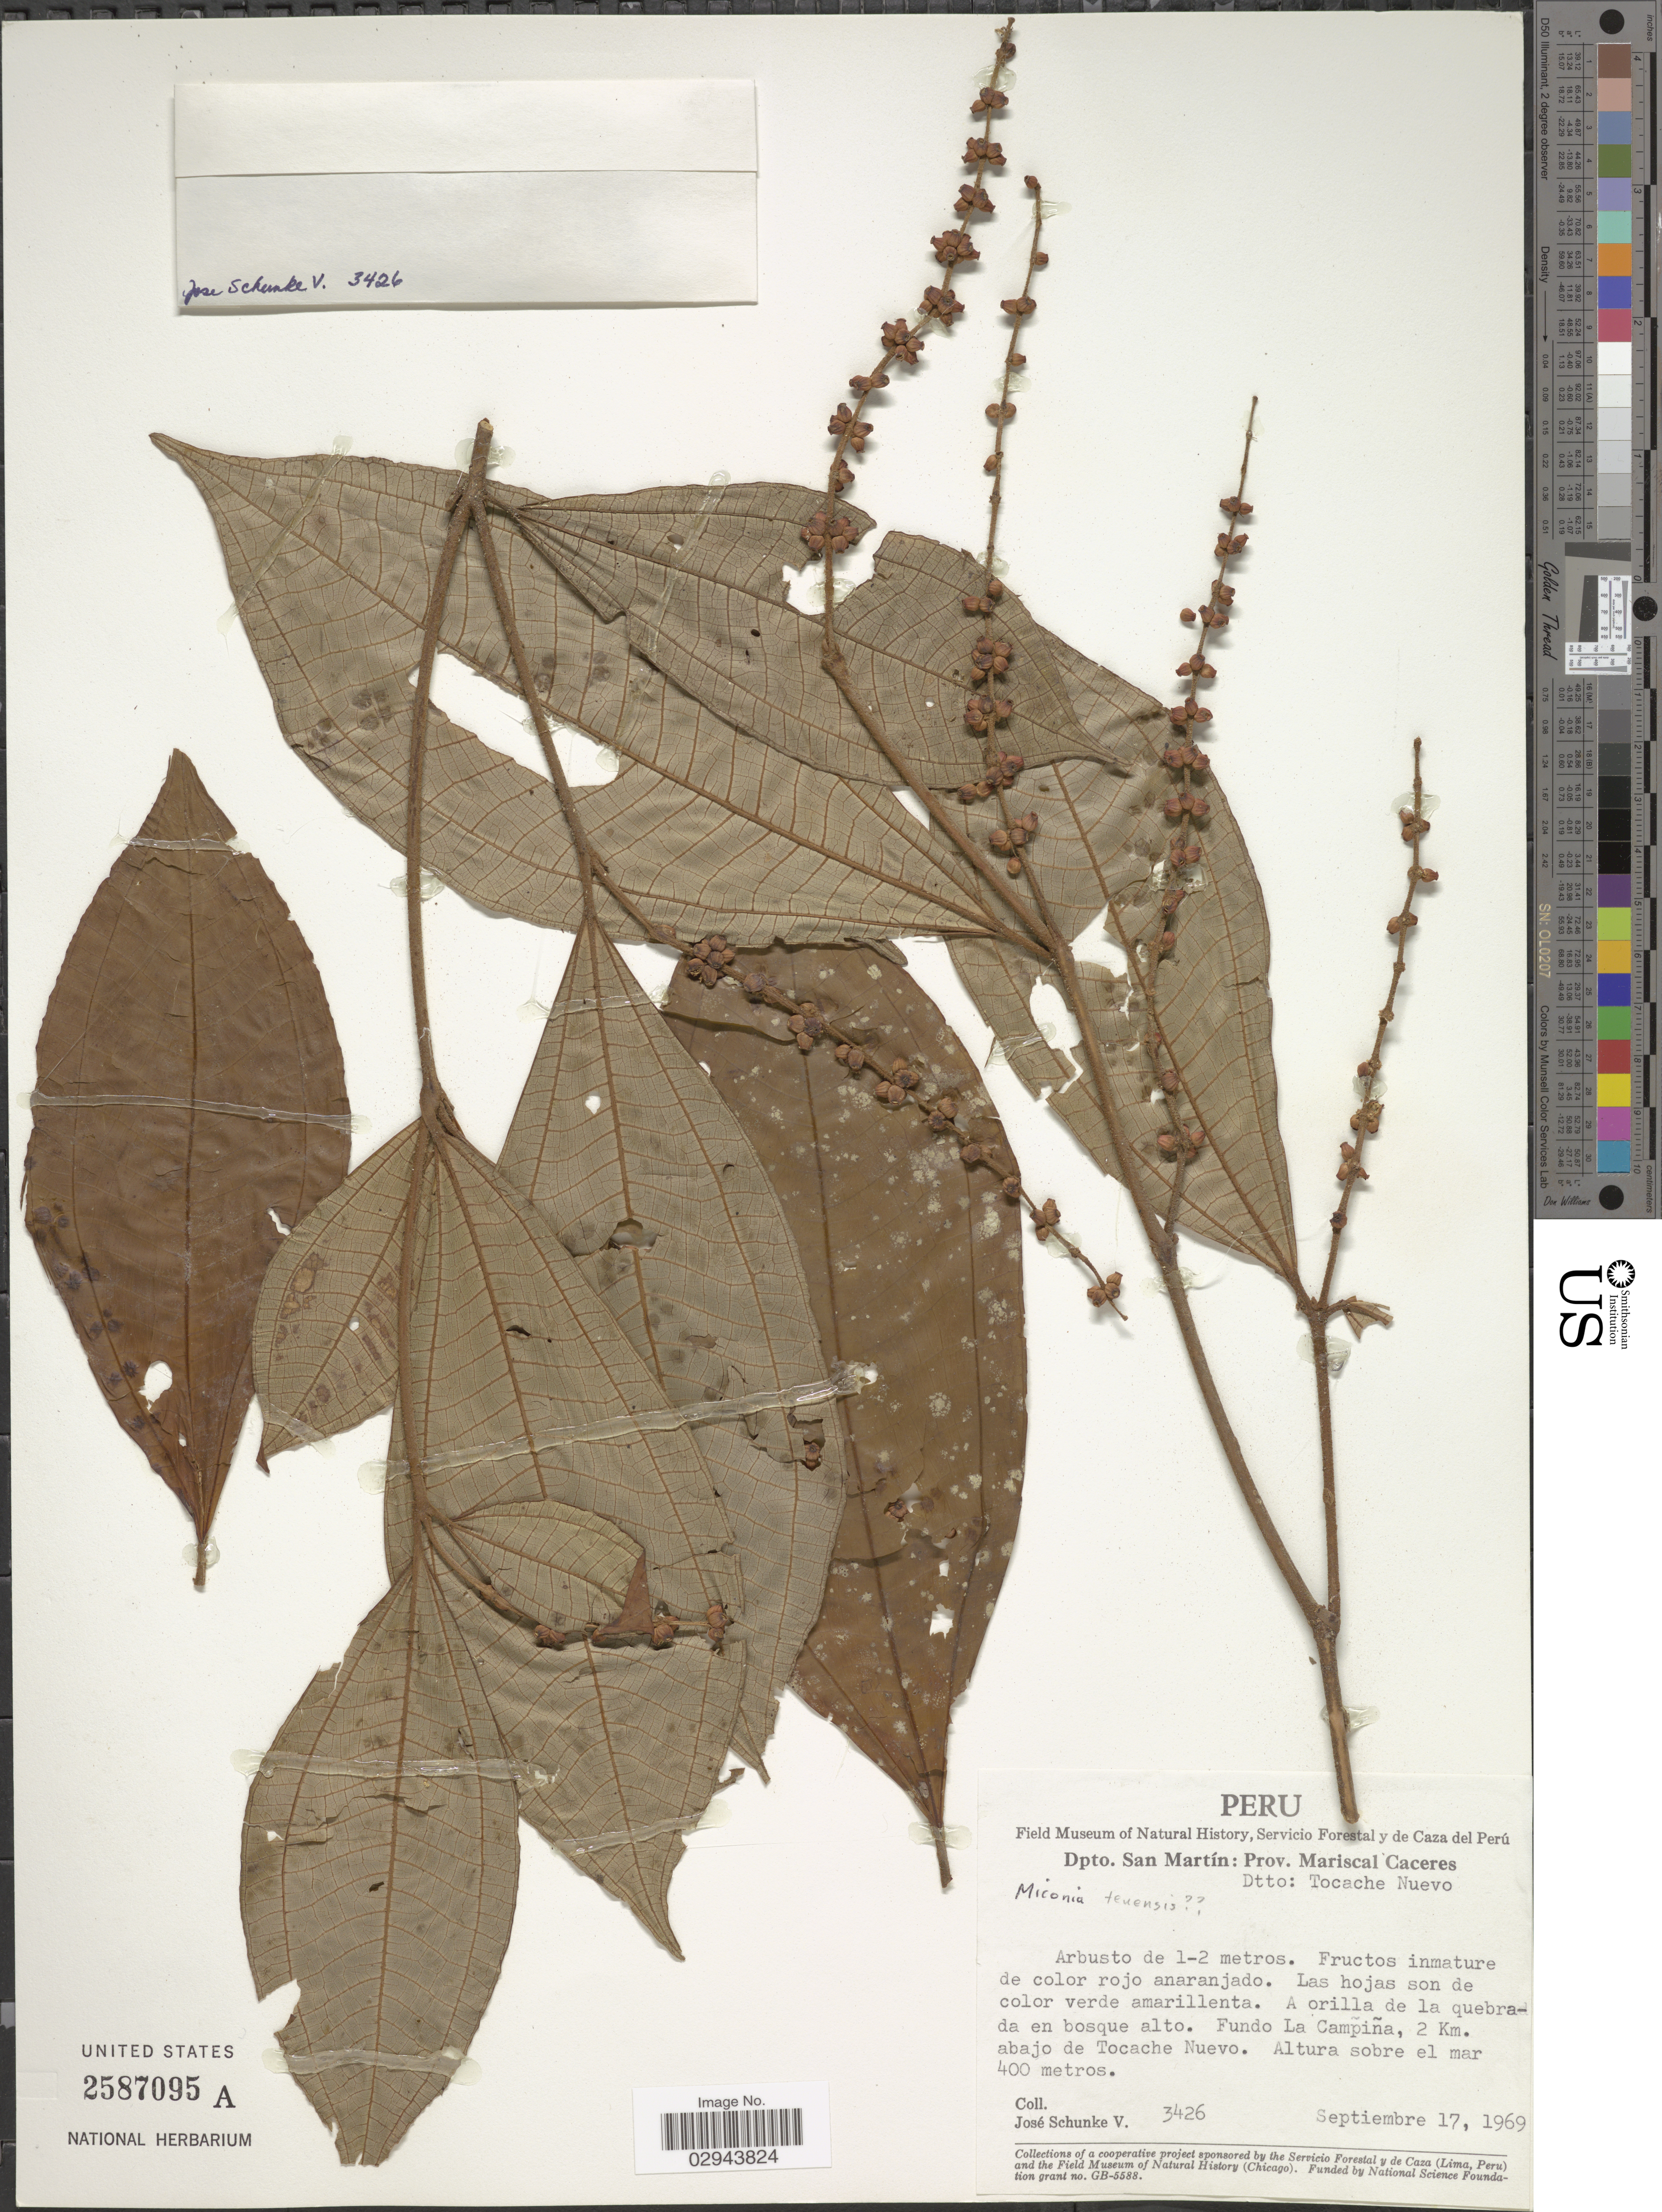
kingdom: Plantae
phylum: Tracheophyta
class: Magnoliopsida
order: Myrtales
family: Melastomataceae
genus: Miconia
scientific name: Miconia tenensis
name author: Markgr.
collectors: J. Schunke Vigo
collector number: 3426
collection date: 1969-09-17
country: Peru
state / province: San Martín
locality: Dpto. San Martín: Prov. Mariscal Caceres. Dtto: Tocache Nuevo. Fundo La Campiña, 2 Km. abajo de Tocache Nuevo.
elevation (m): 400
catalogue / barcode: US 2587095A